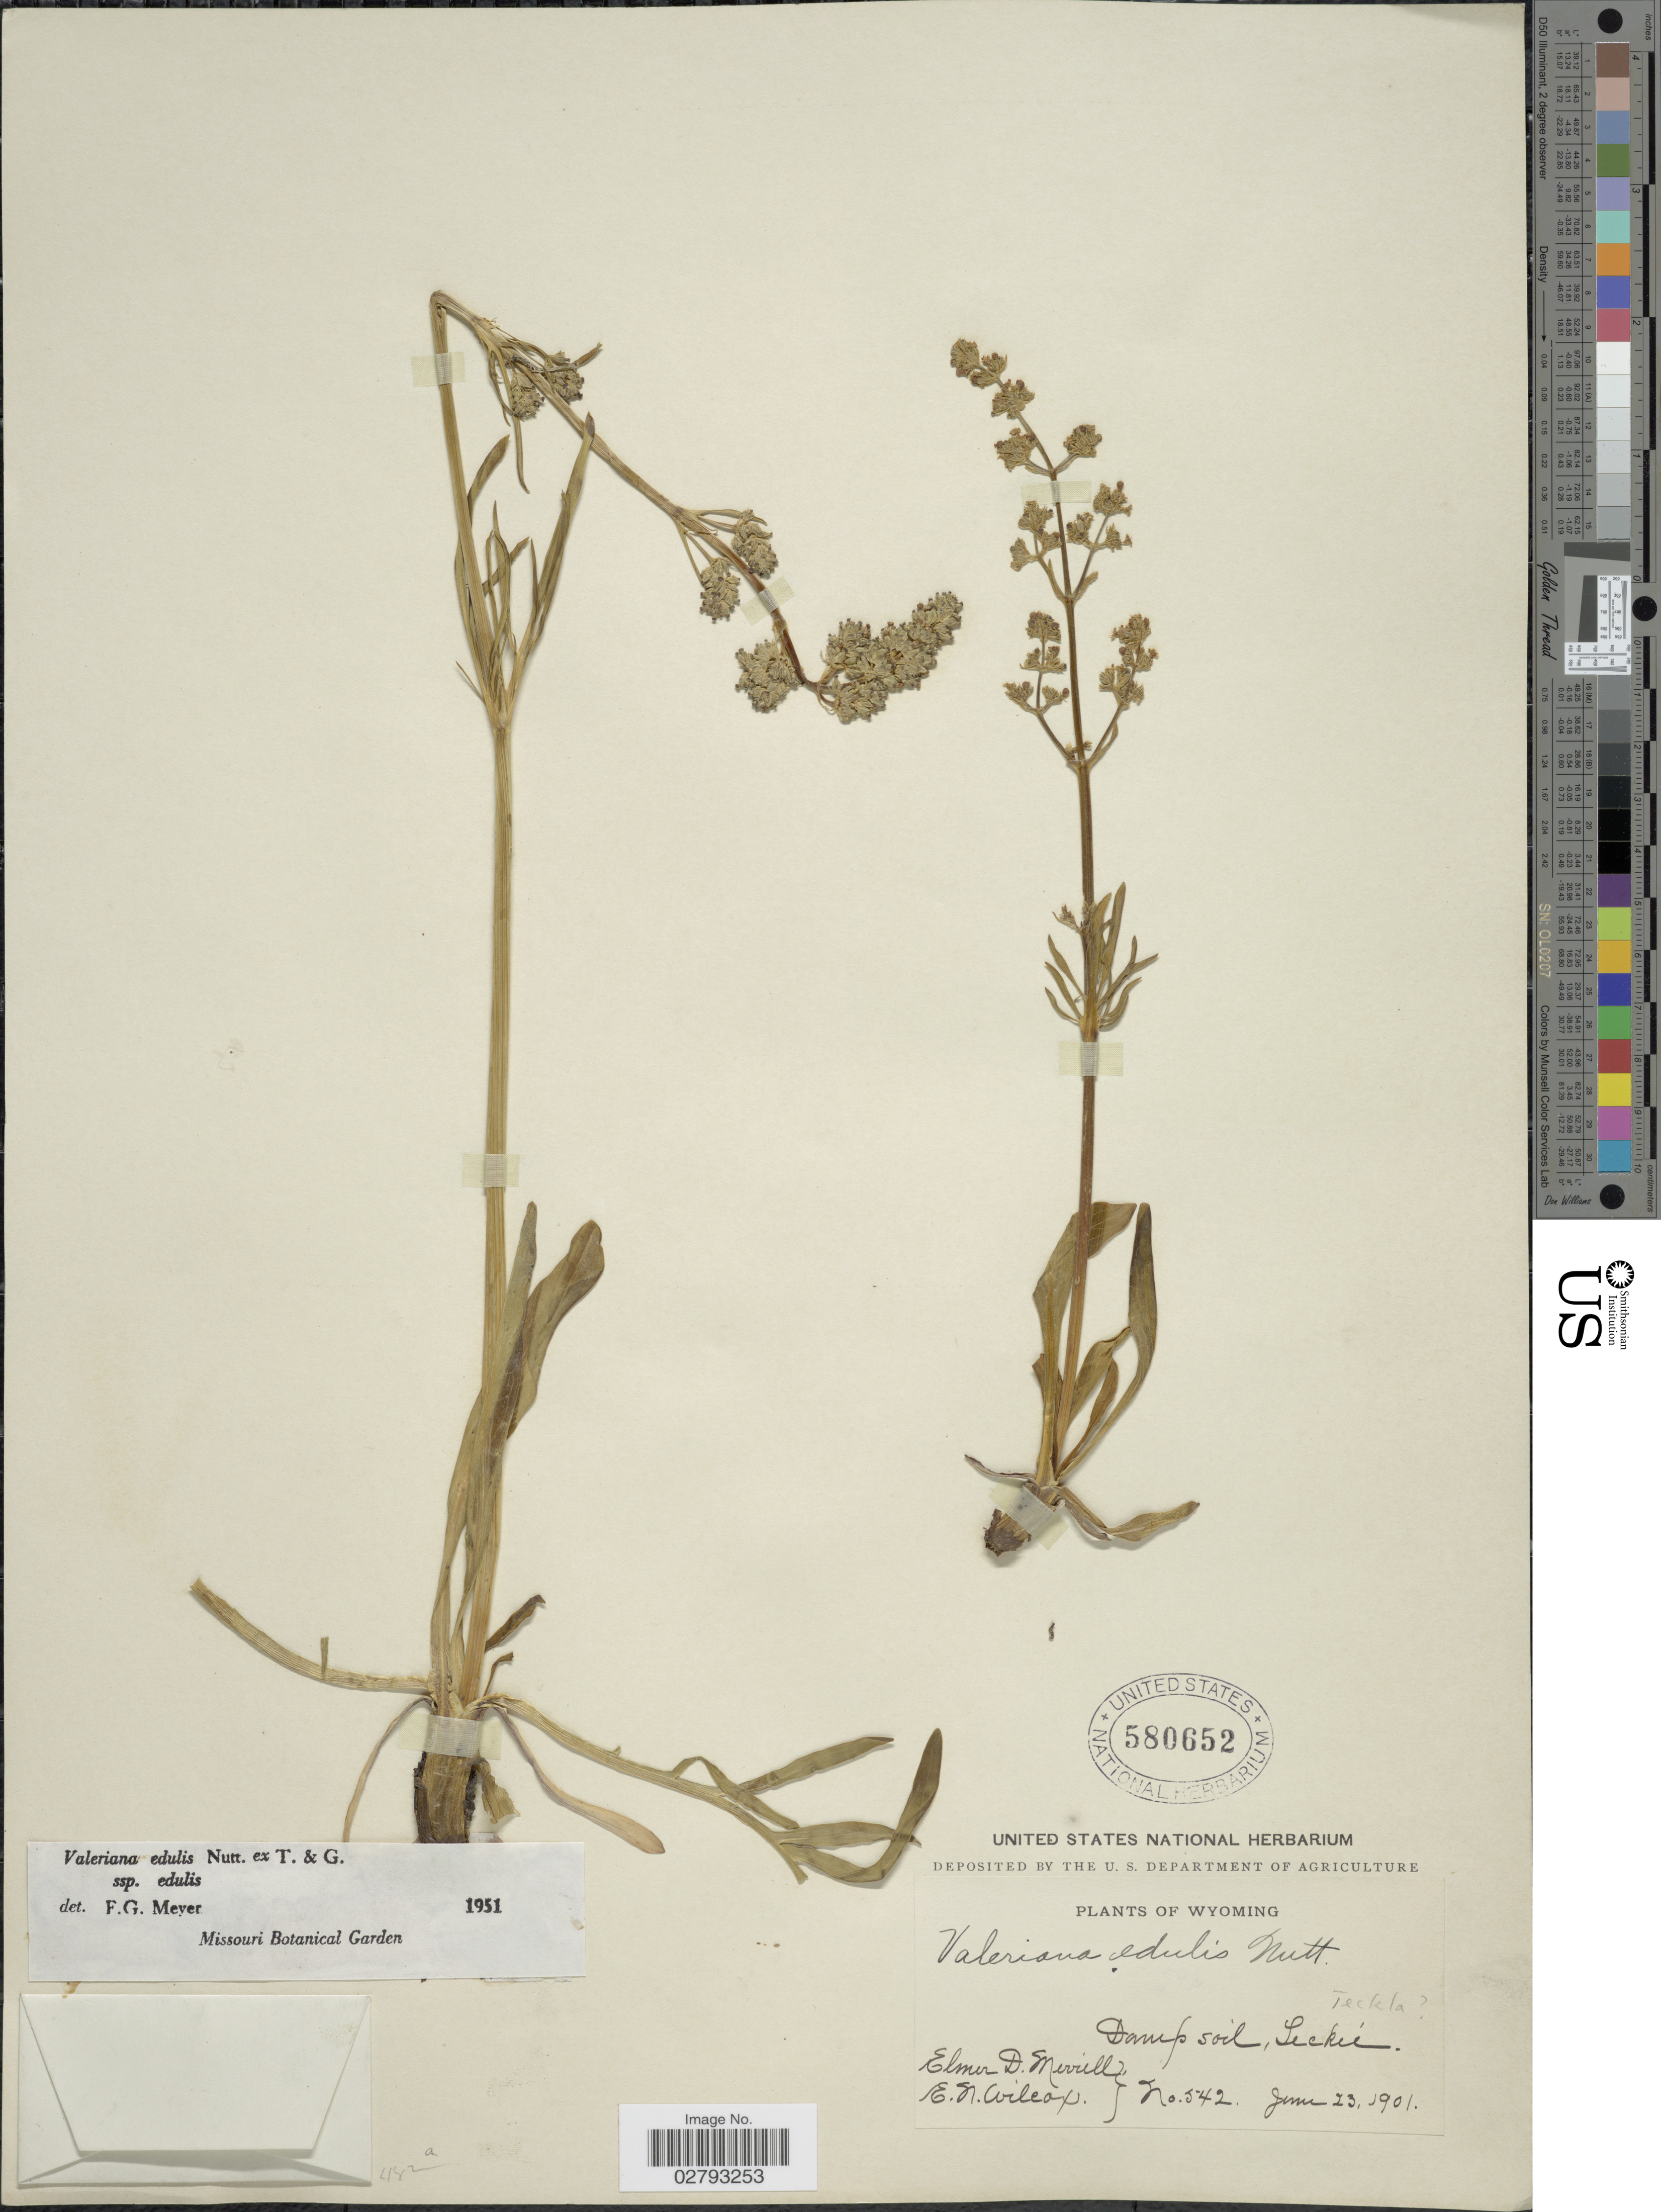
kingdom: Plantae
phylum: Tracheophyta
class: Magnoliopsida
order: Dipsacales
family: Caprifoliaceae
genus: Valeriana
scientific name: Valeriana edulis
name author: Nutt.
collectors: E. D. Merrill & E. Wilcox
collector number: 542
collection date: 1901-06-23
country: United States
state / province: Wyoming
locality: Leckie, Teckla.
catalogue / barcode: US 580652